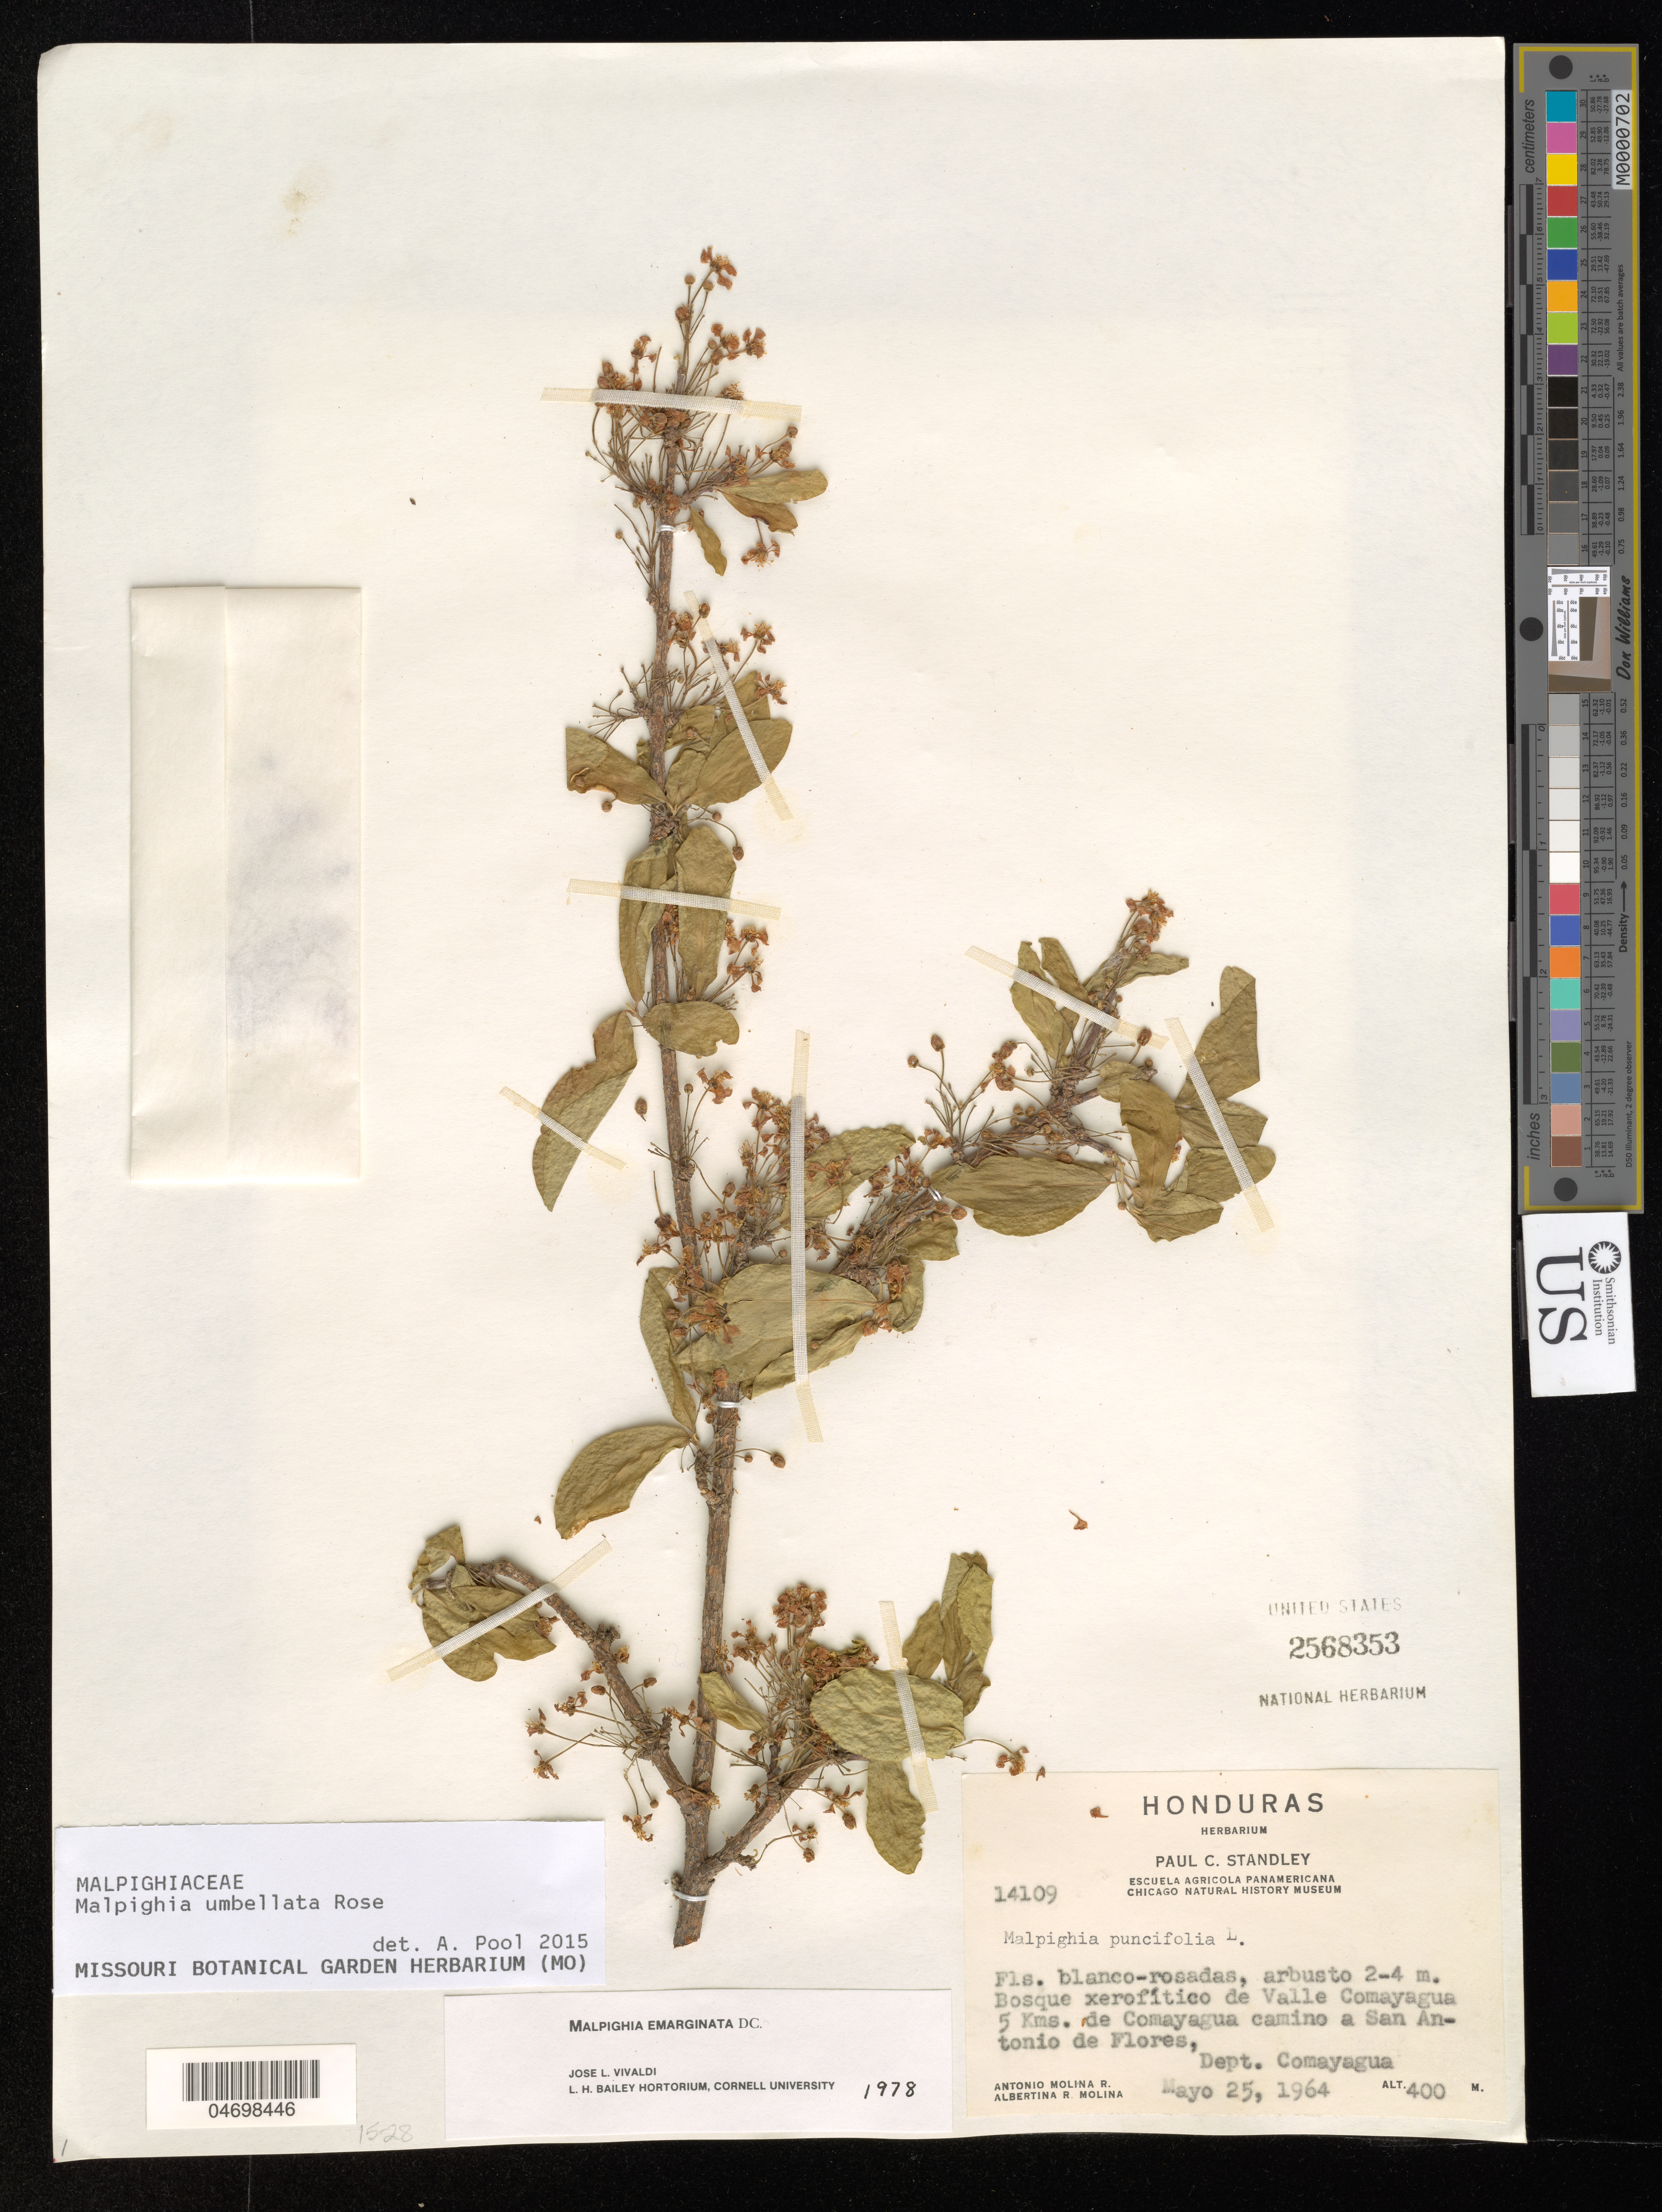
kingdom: Plantae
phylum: Tracheophyta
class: Magnoliopsida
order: Malpighiales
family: Malpighiaceae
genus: Malpighia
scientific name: Malpighia umbellata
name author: Rose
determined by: Pool, A., (MO), Missouri Botanical Garden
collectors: A. Molina R. & A. R. Molina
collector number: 14109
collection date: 1964-05-25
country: Honduras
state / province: Comayagua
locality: Bosque xerofítico de Valle Comayagua 5 Kms. de Comayagua camino a San Antonio de Flores,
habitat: Bosque xerofitico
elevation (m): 400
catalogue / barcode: US 2568353